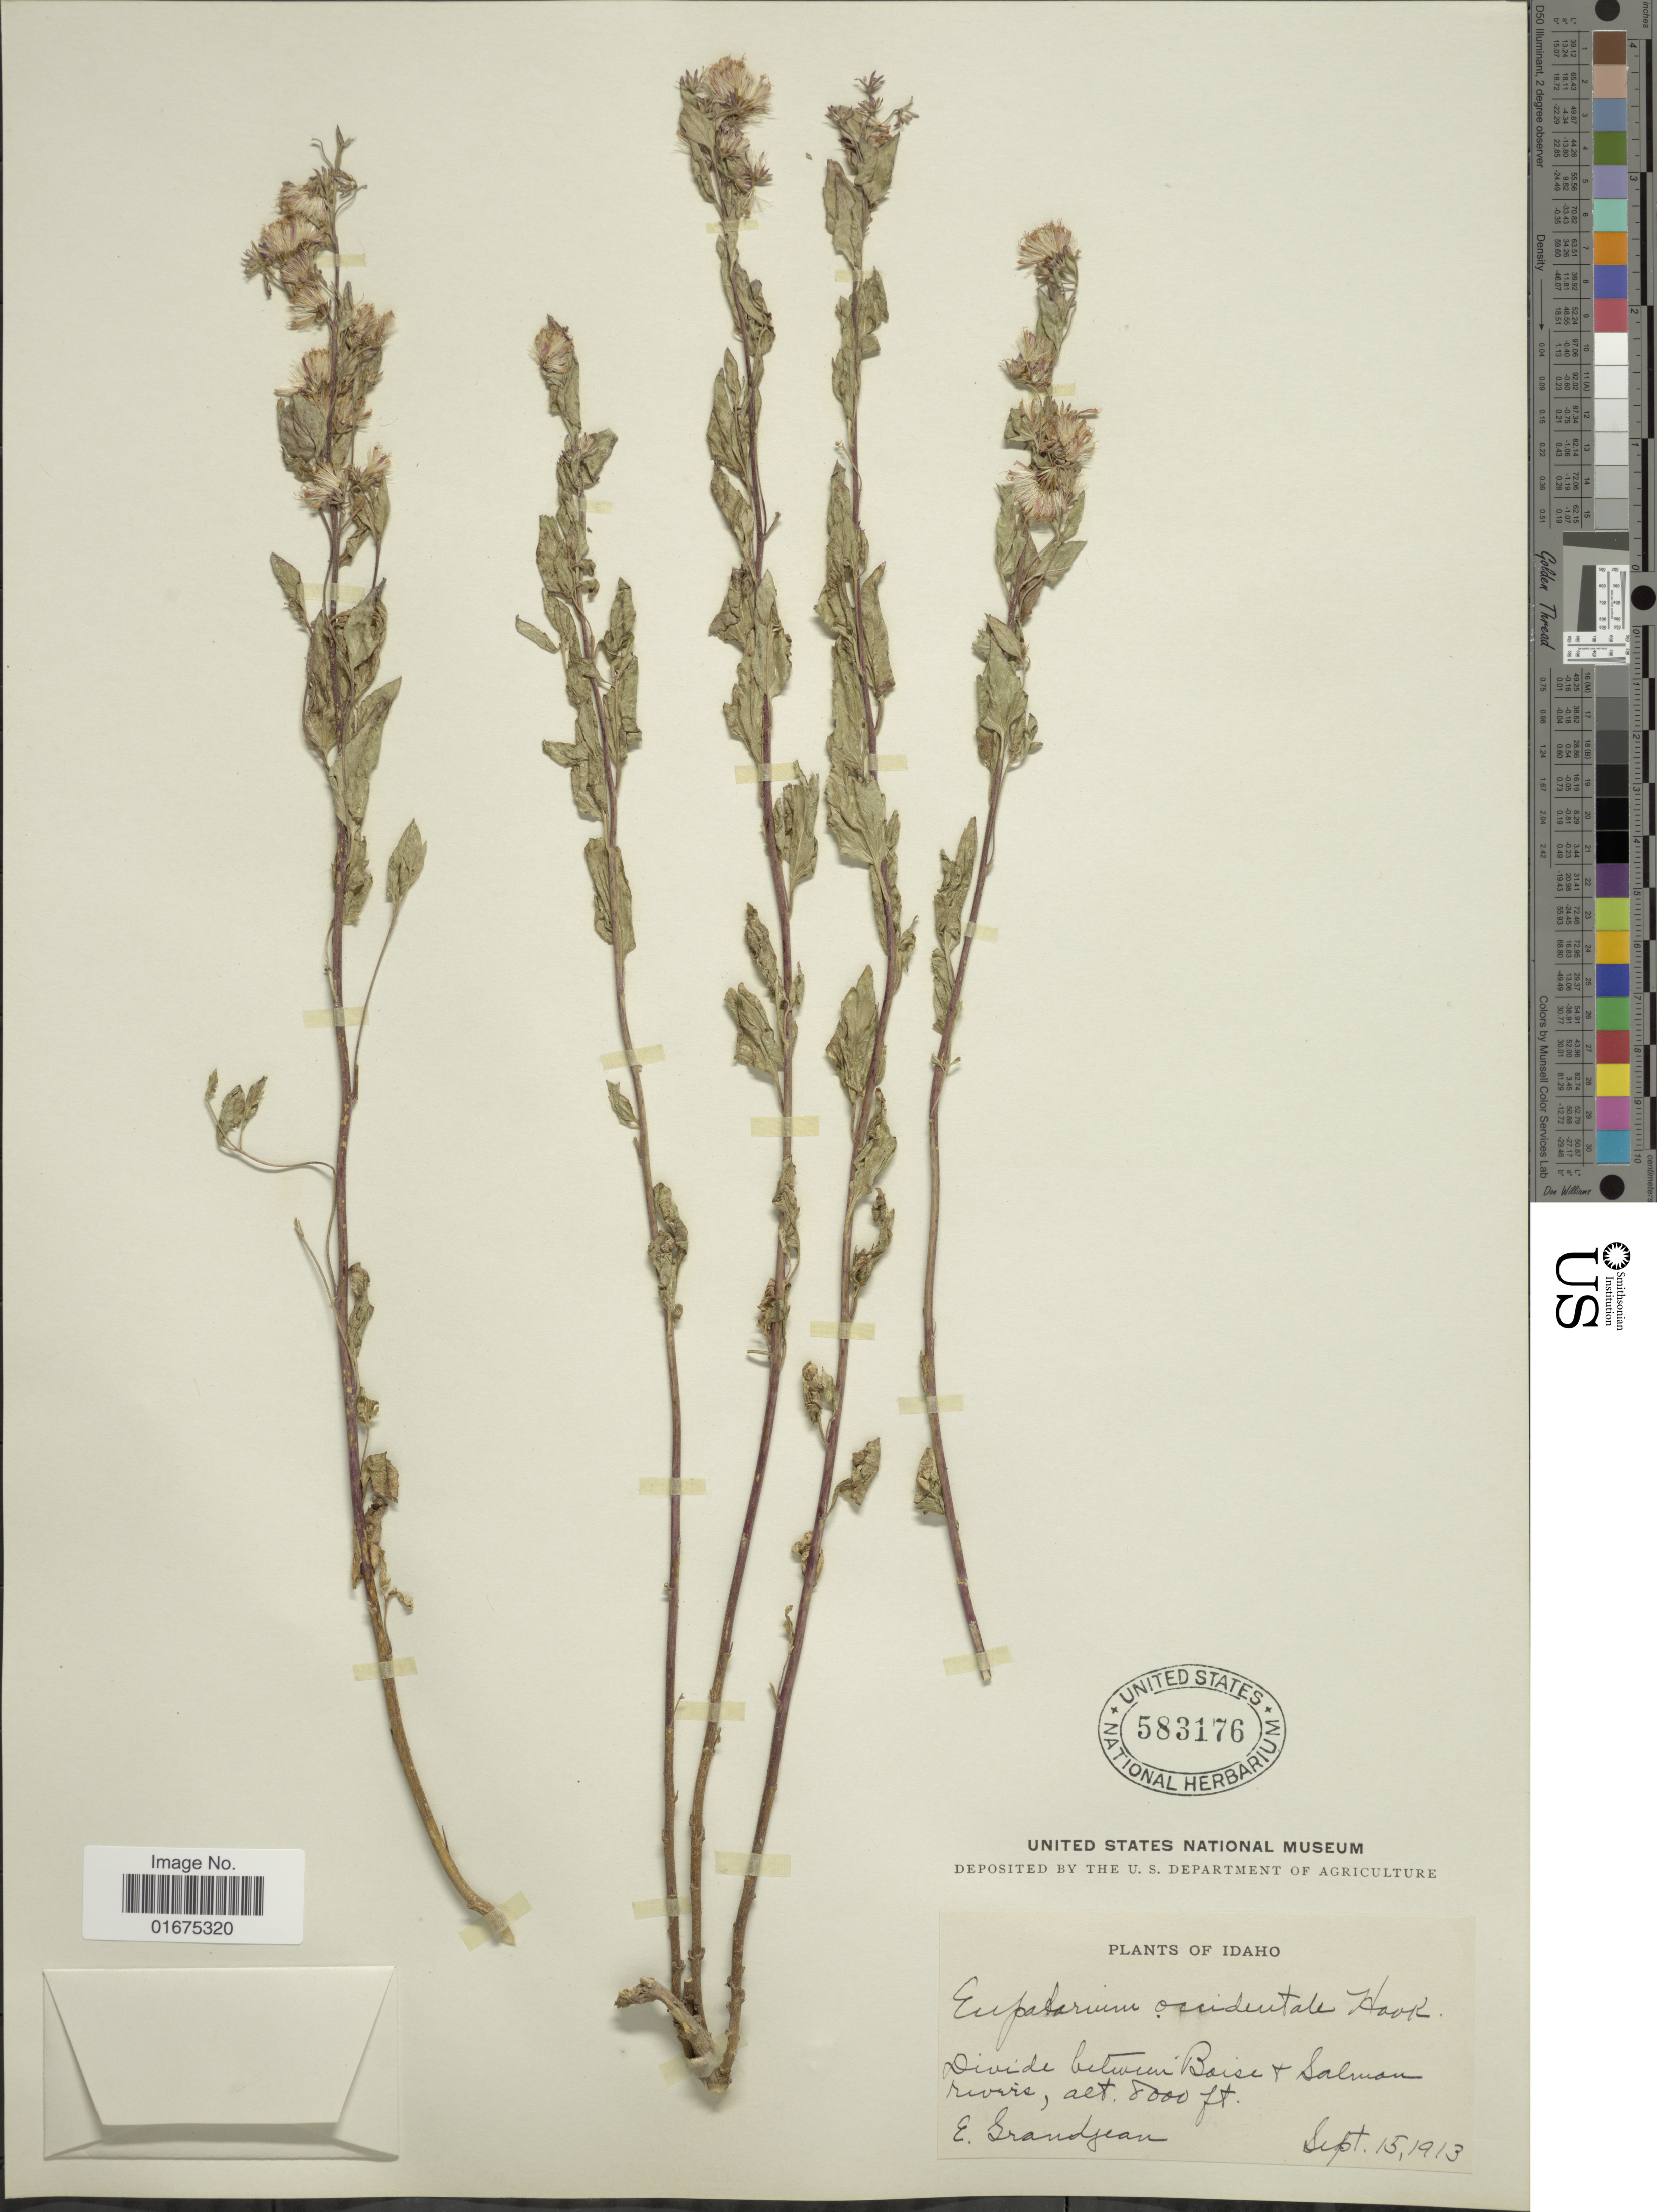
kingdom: Plantae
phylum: Tracheophyta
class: Magnoliopsida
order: Asterales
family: Asteraceae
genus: Ageratina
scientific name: Ageratina occidentalis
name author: (Hook.) R.M. King & H. Rob.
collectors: E. Grandjean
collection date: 1913-09-15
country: United States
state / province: Idaho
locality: Divide between Boise & Salmon River.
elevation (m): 2438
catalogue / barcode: US 583176